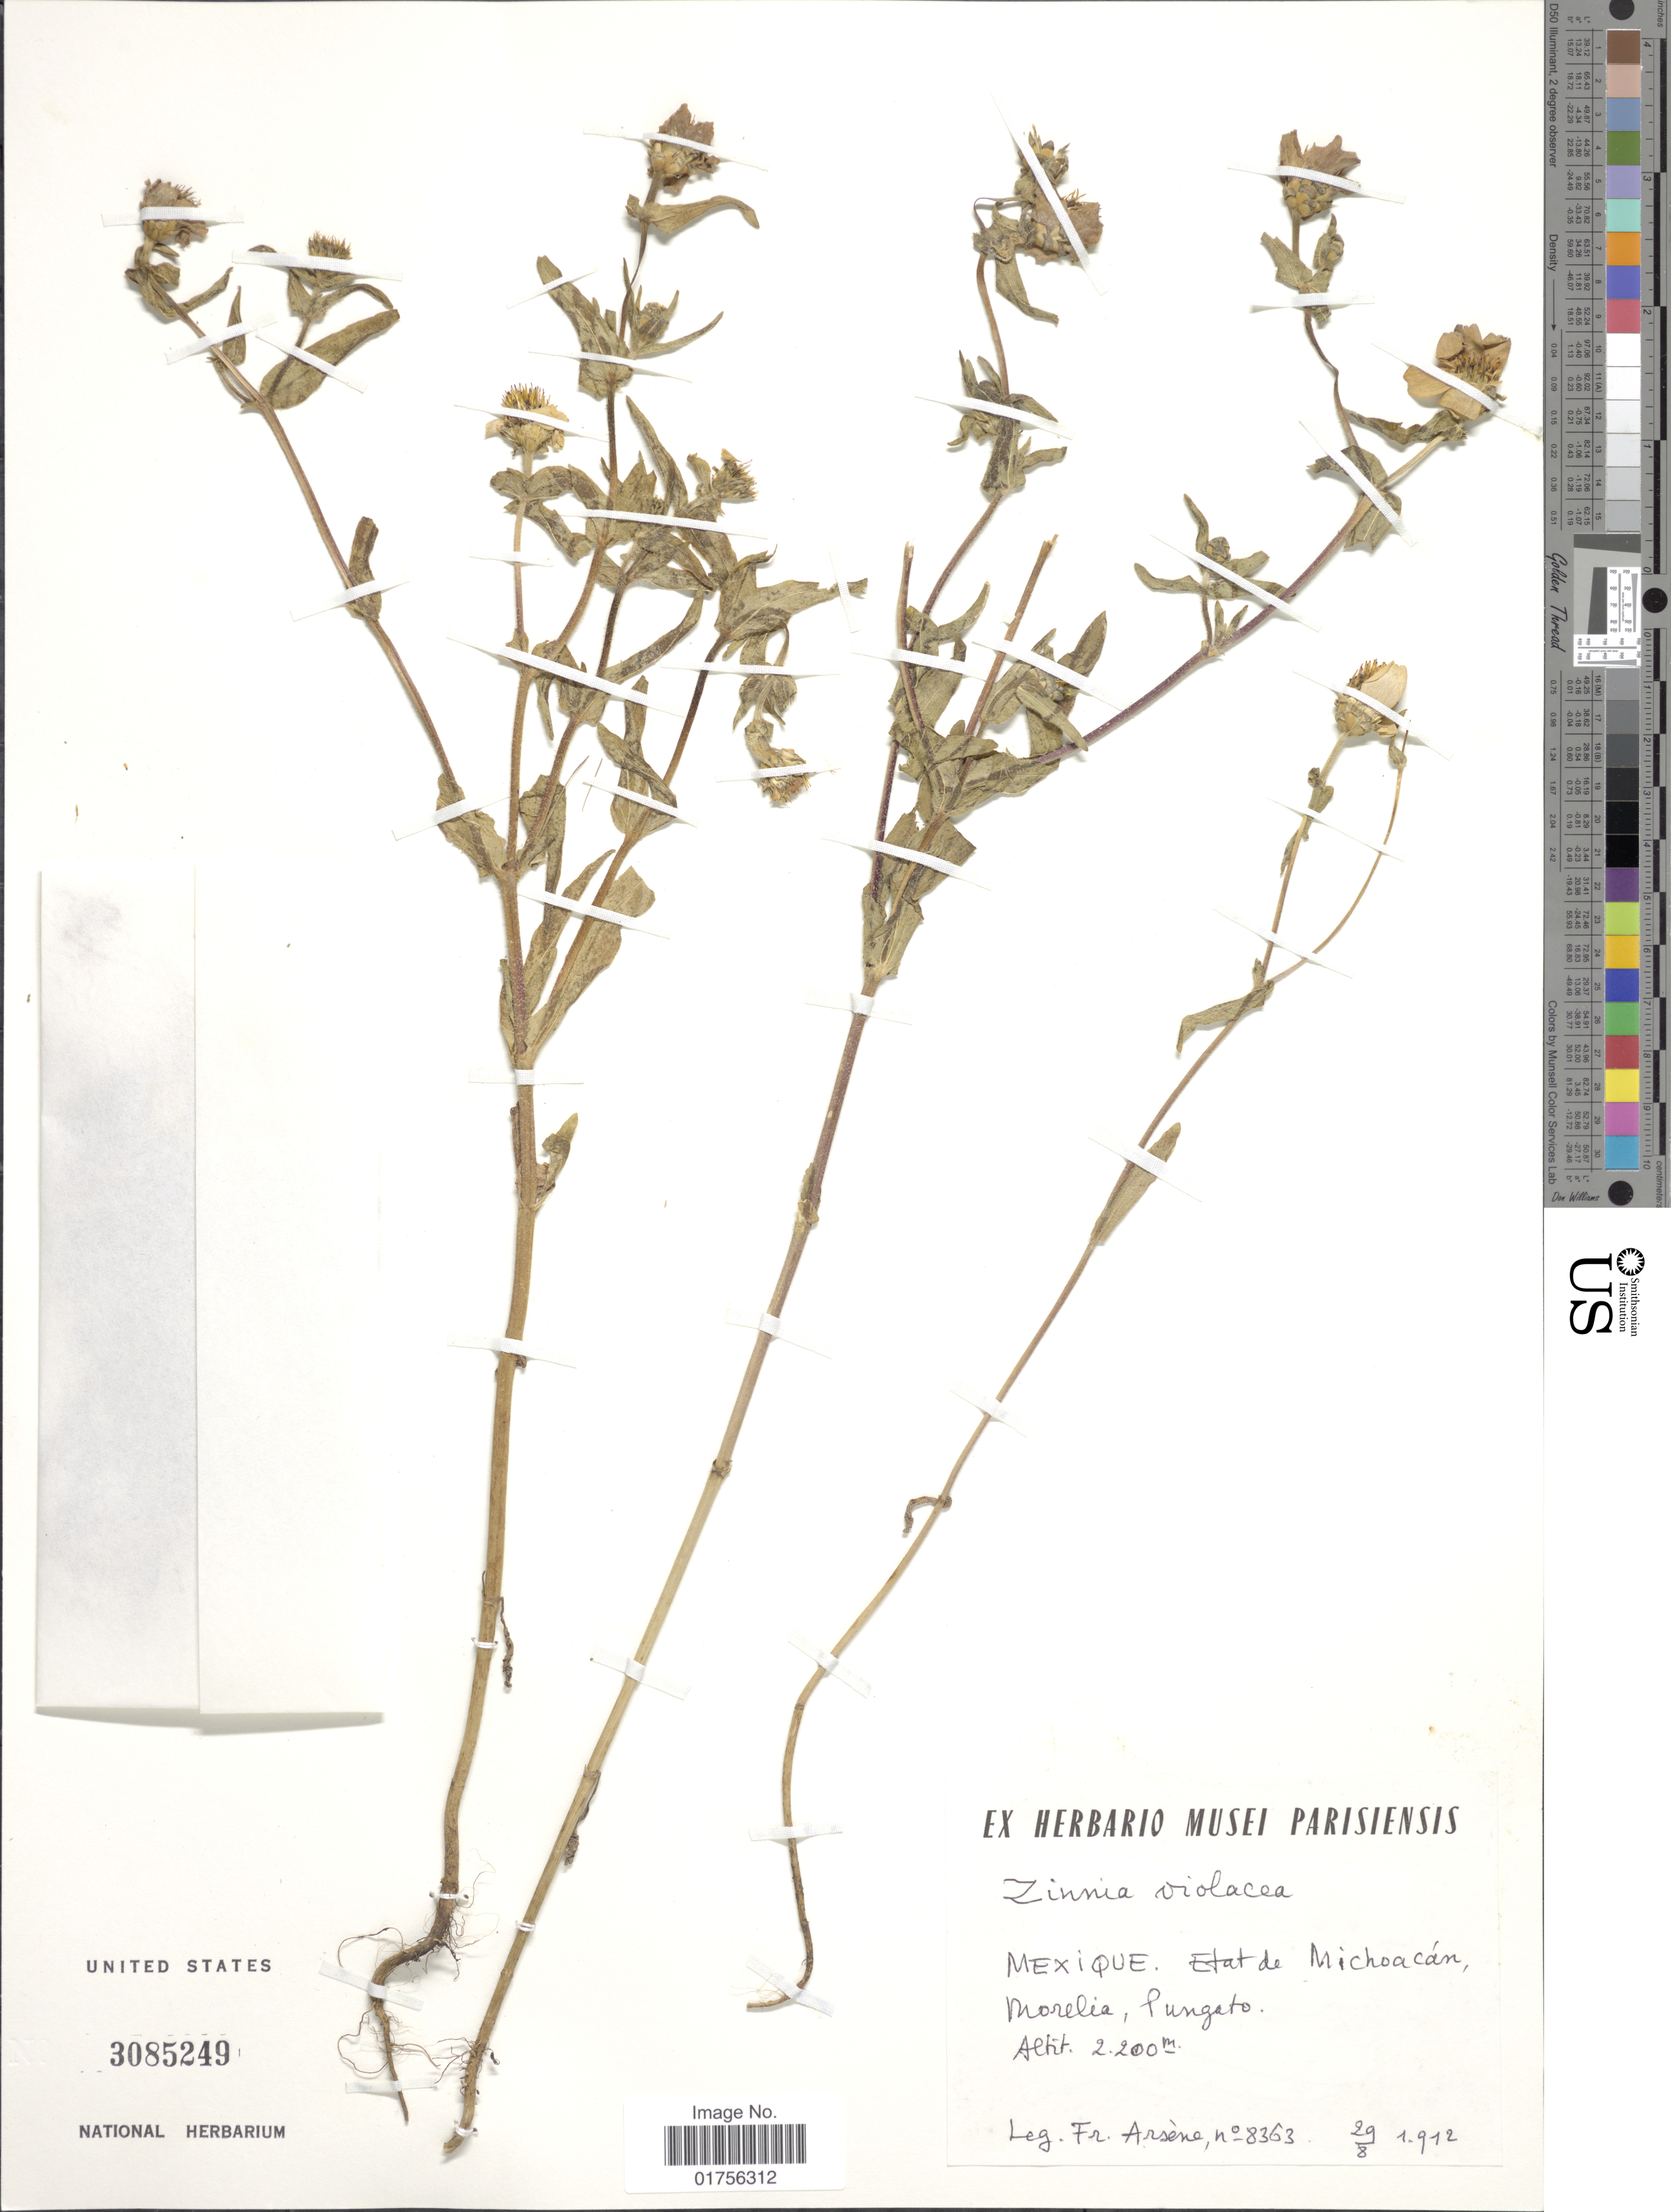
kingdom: Plantae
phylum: Tracheophyta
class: Magnoliopsida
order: Asterales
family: Asteraceae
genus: Zinnia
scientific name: Zinnia violacea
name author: Cav.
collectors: Bro. G. Arsène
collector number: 8363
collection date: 1912-08-29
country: Mexico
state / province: Michoacán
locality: Mexique, Etat de Michoacan, Morelia Pungato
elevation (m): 2200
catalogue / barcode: US 3085249